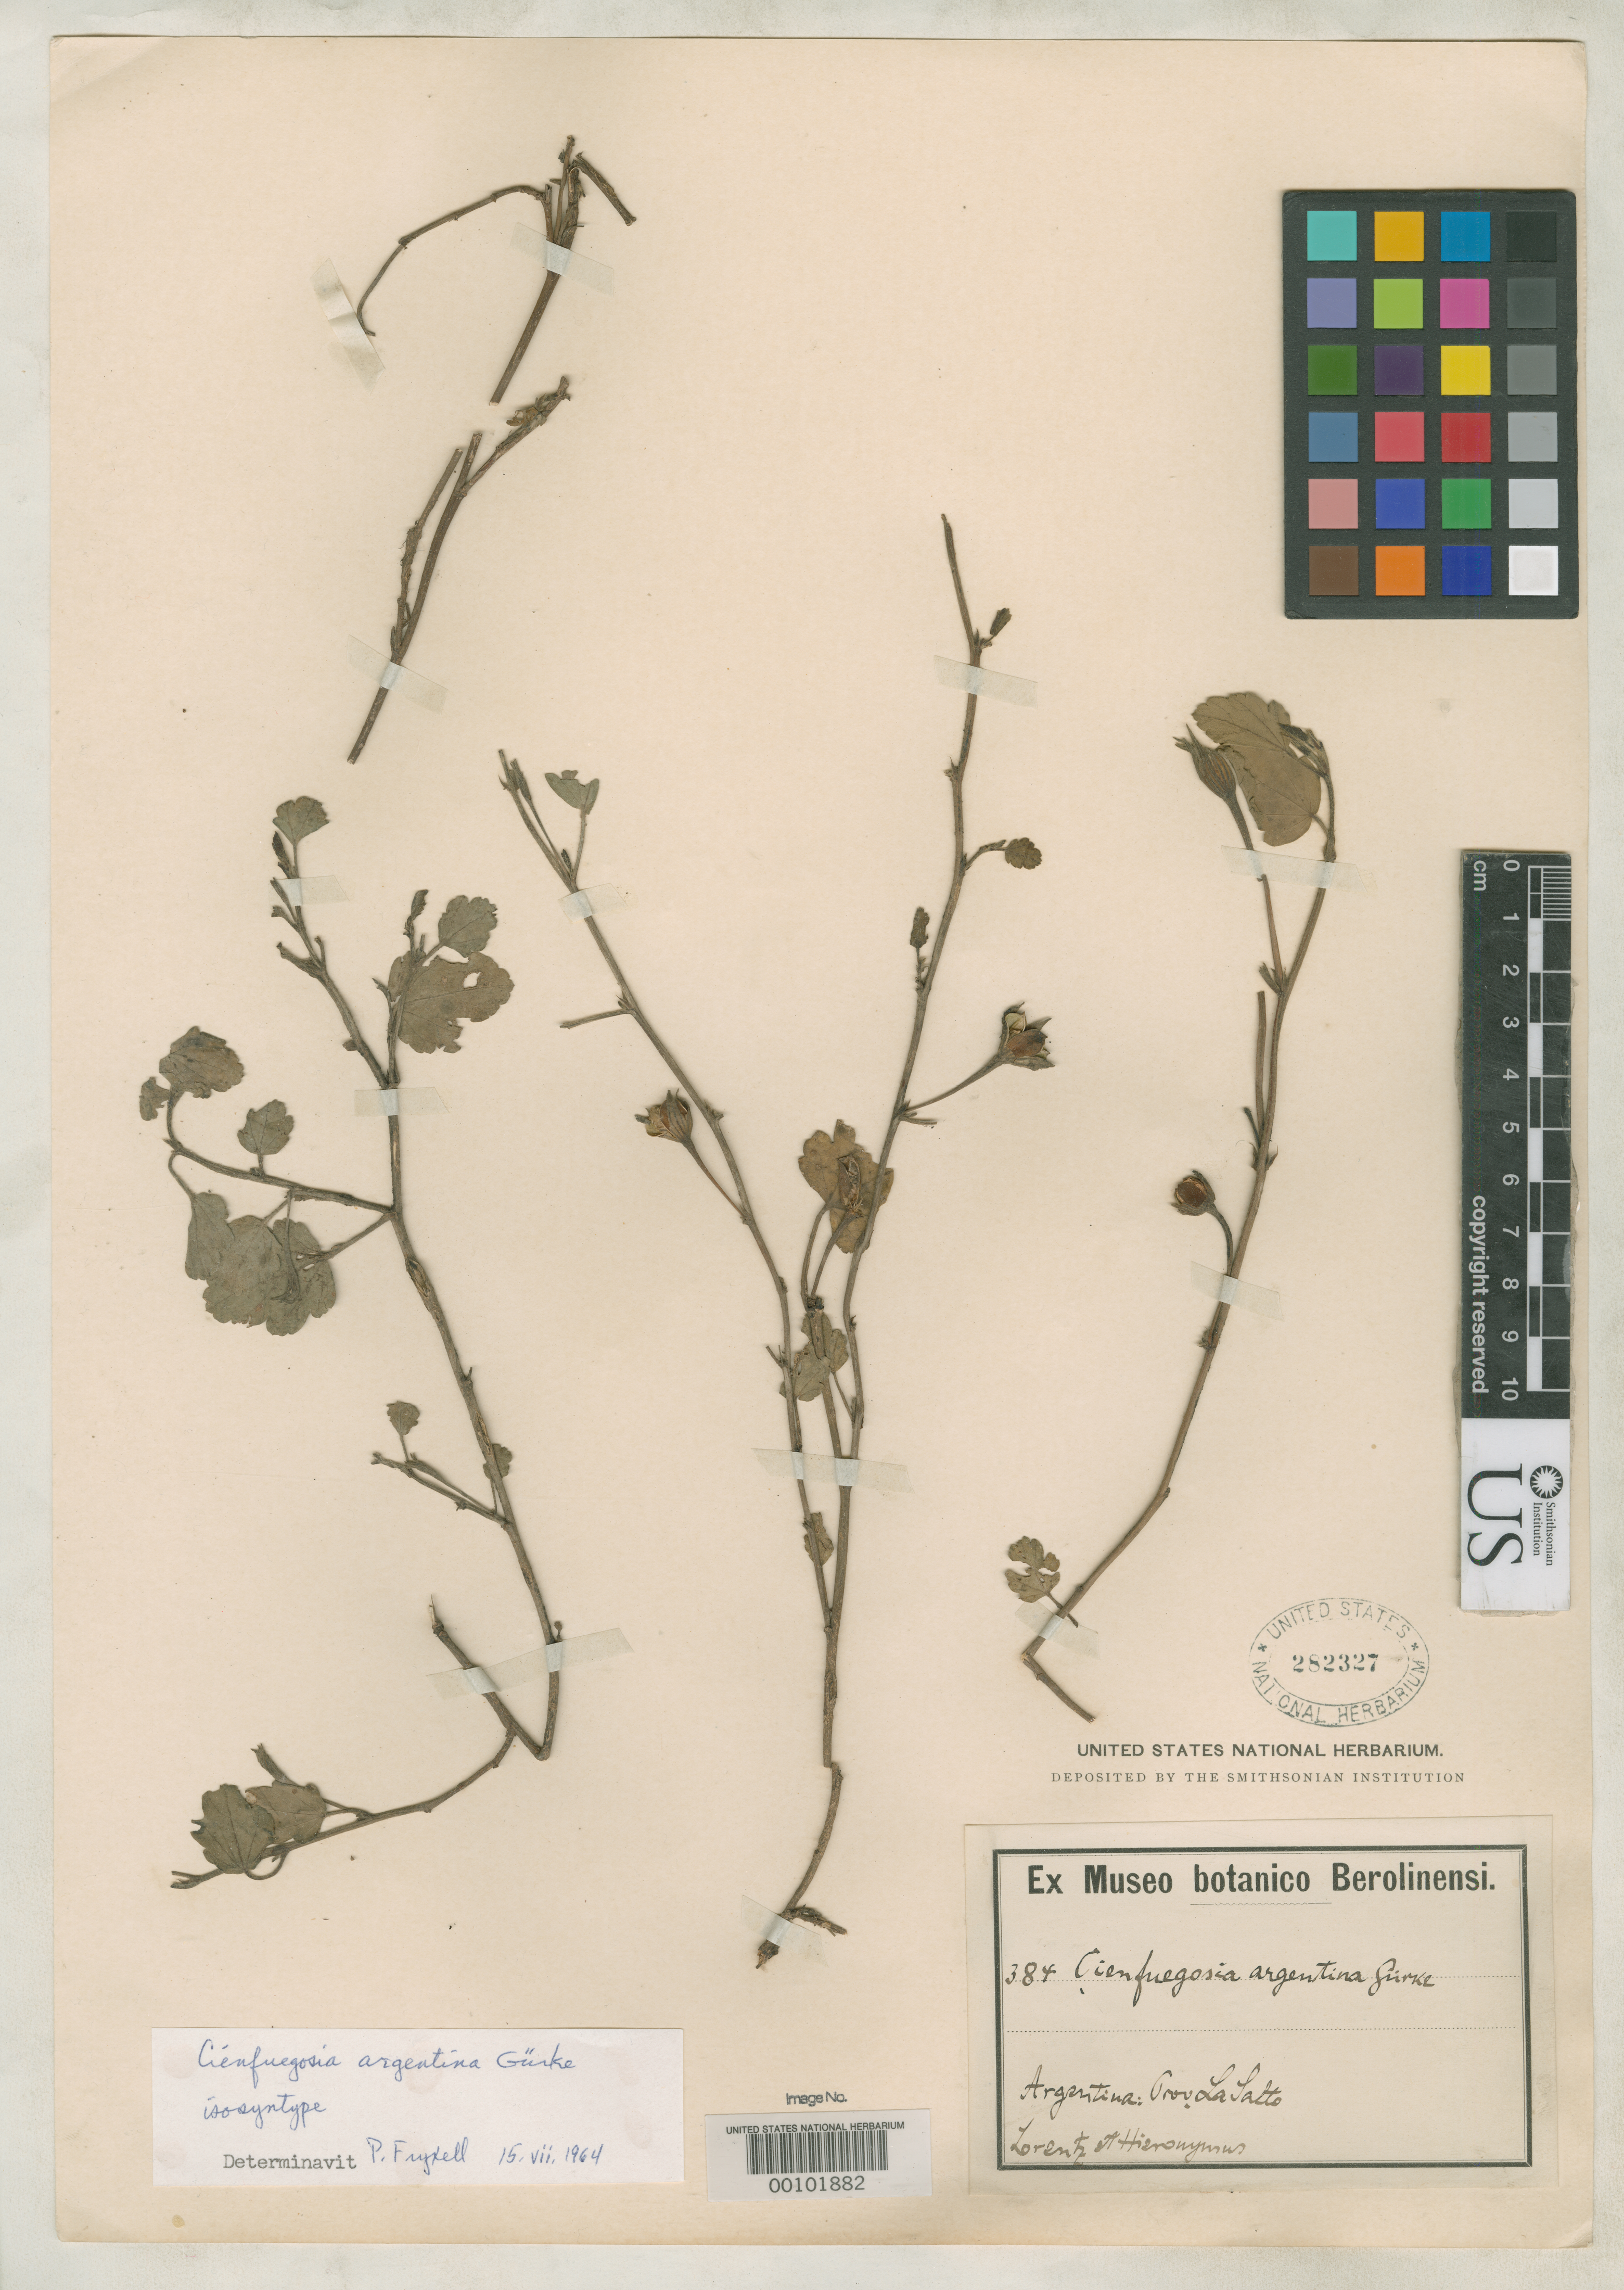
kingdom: Plantae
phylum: Tracheophyta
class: Magnoliopsida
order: Malvales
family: Malvaceae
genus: Cienfuegosia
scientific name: Cienfuegosia argentina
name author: Gürke in Mart.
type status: Isolectotype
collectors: P. G. Lorentz & G. H. Hieronymus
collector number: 384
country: Argentina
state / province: Salta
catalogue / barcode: US 282327